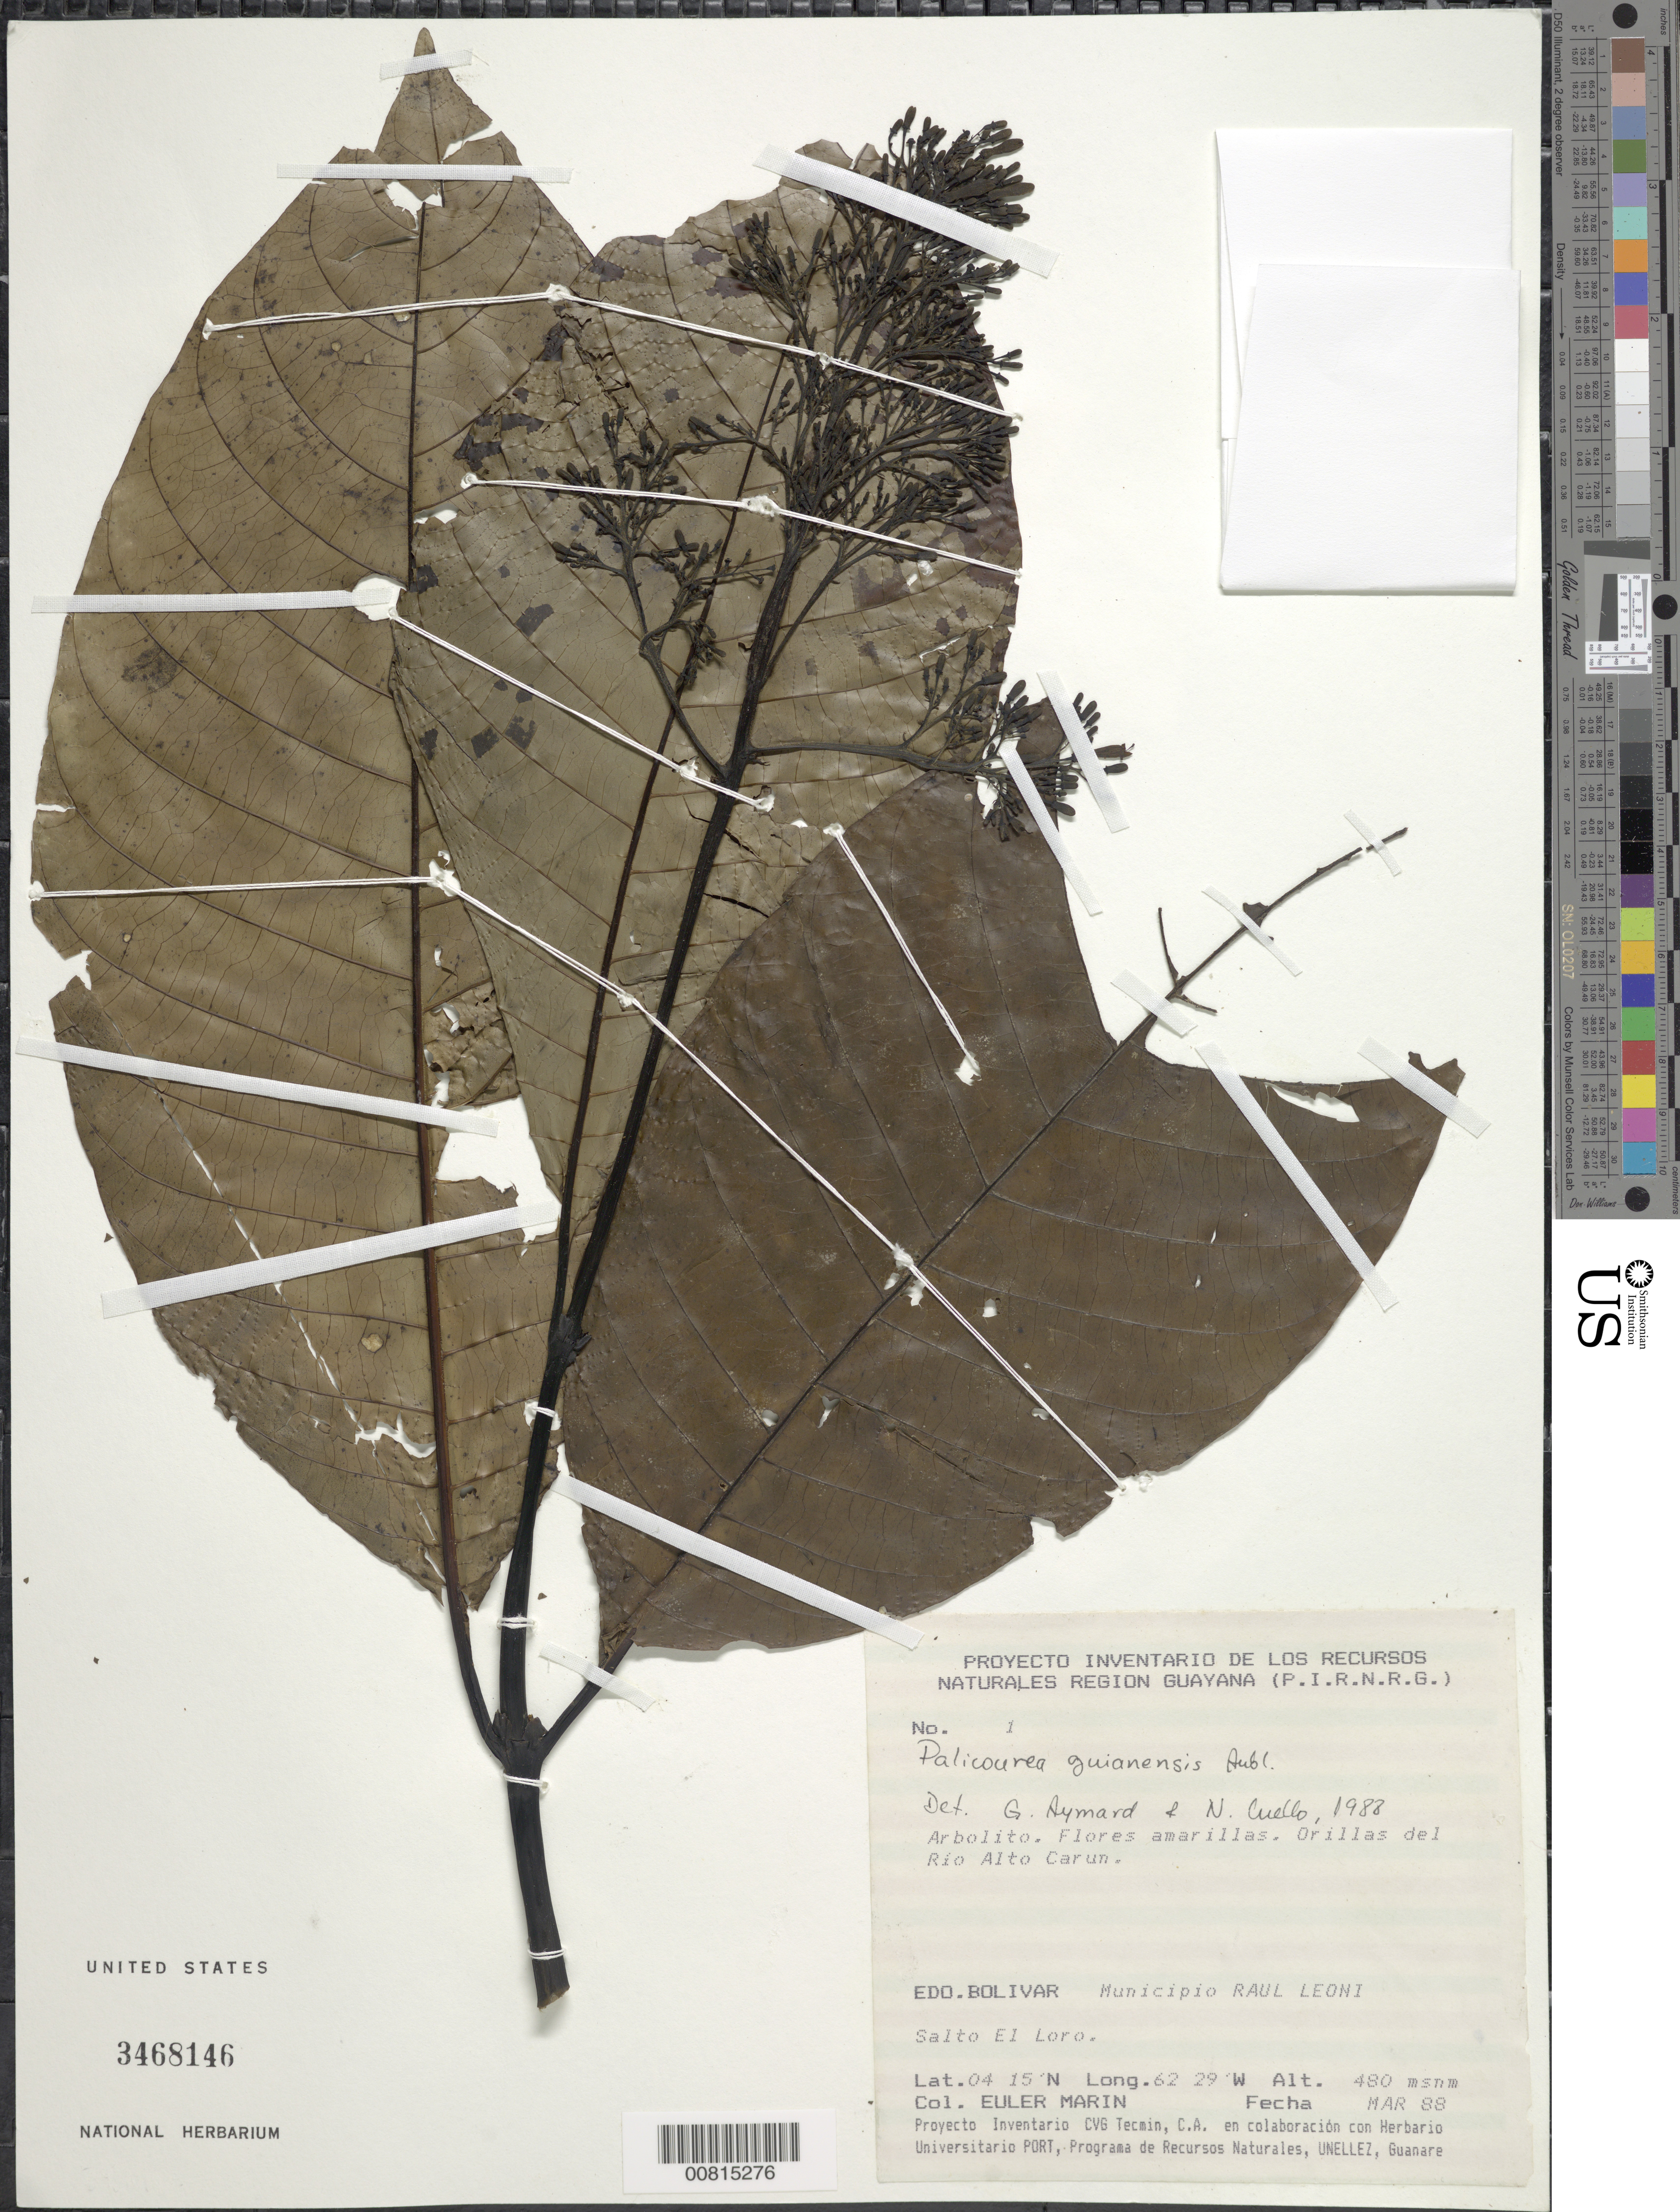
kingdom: Plantae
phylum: Tracheophyta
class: Magnoliopsida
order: Gentianales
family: Rubiaceae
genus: Palicourea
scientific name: Palicourea guianensis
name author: Aubl.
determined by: Aymard C., G. A.; Cuello, Nidia L.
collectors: E. Marin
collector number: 1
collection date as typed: Mar-88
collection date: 1988-03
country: Venezuela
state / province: Bolívar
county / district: Angostura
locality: Mun. Raúl Leoni [=Angostura], Salto El Loro, along Río Alto Carun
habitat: Riverbank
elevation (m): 480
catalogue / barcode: US 3468146